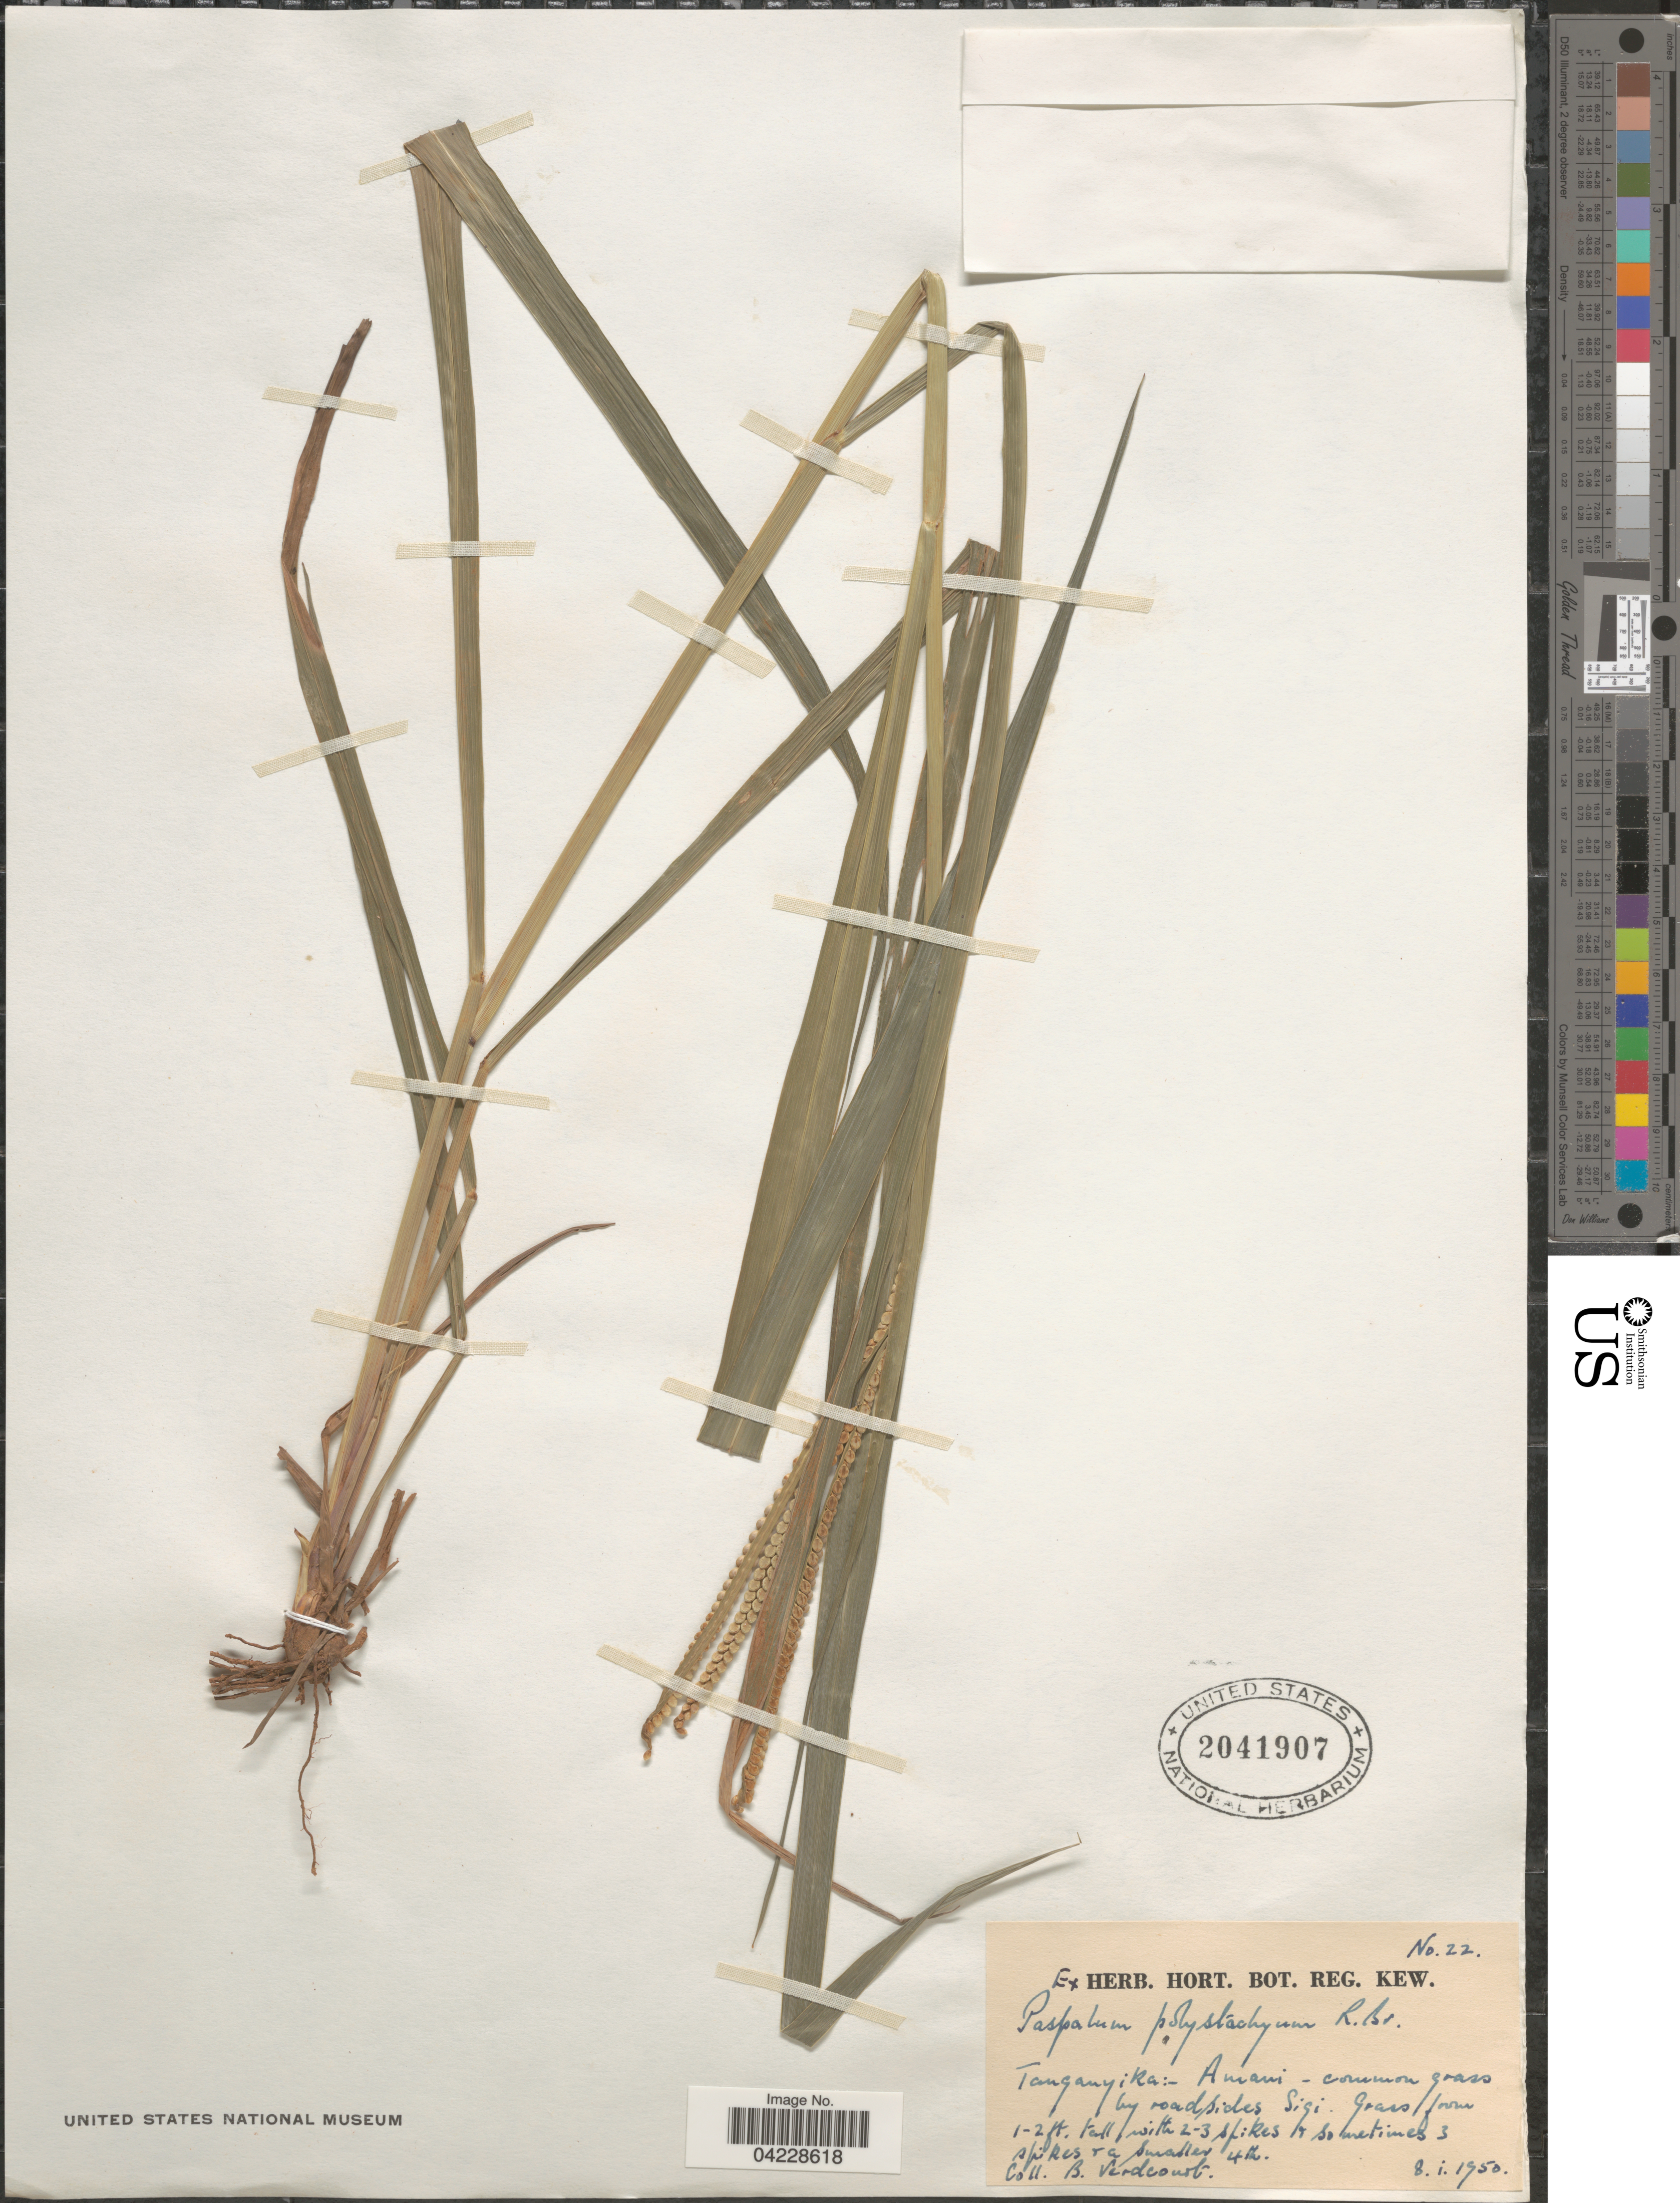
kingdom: Plantae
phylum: Tracheophyta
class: Liliopsida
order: Poales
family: Poaceae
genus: Paspalum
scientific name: Paspalum scrobiculatum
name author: L.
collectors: B. Verdcourt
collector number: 22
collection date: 1950-01-08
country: Tanzania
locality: Tanganyika: Amani. Common grass by roadsides Sigi.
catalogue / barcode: US 2041907